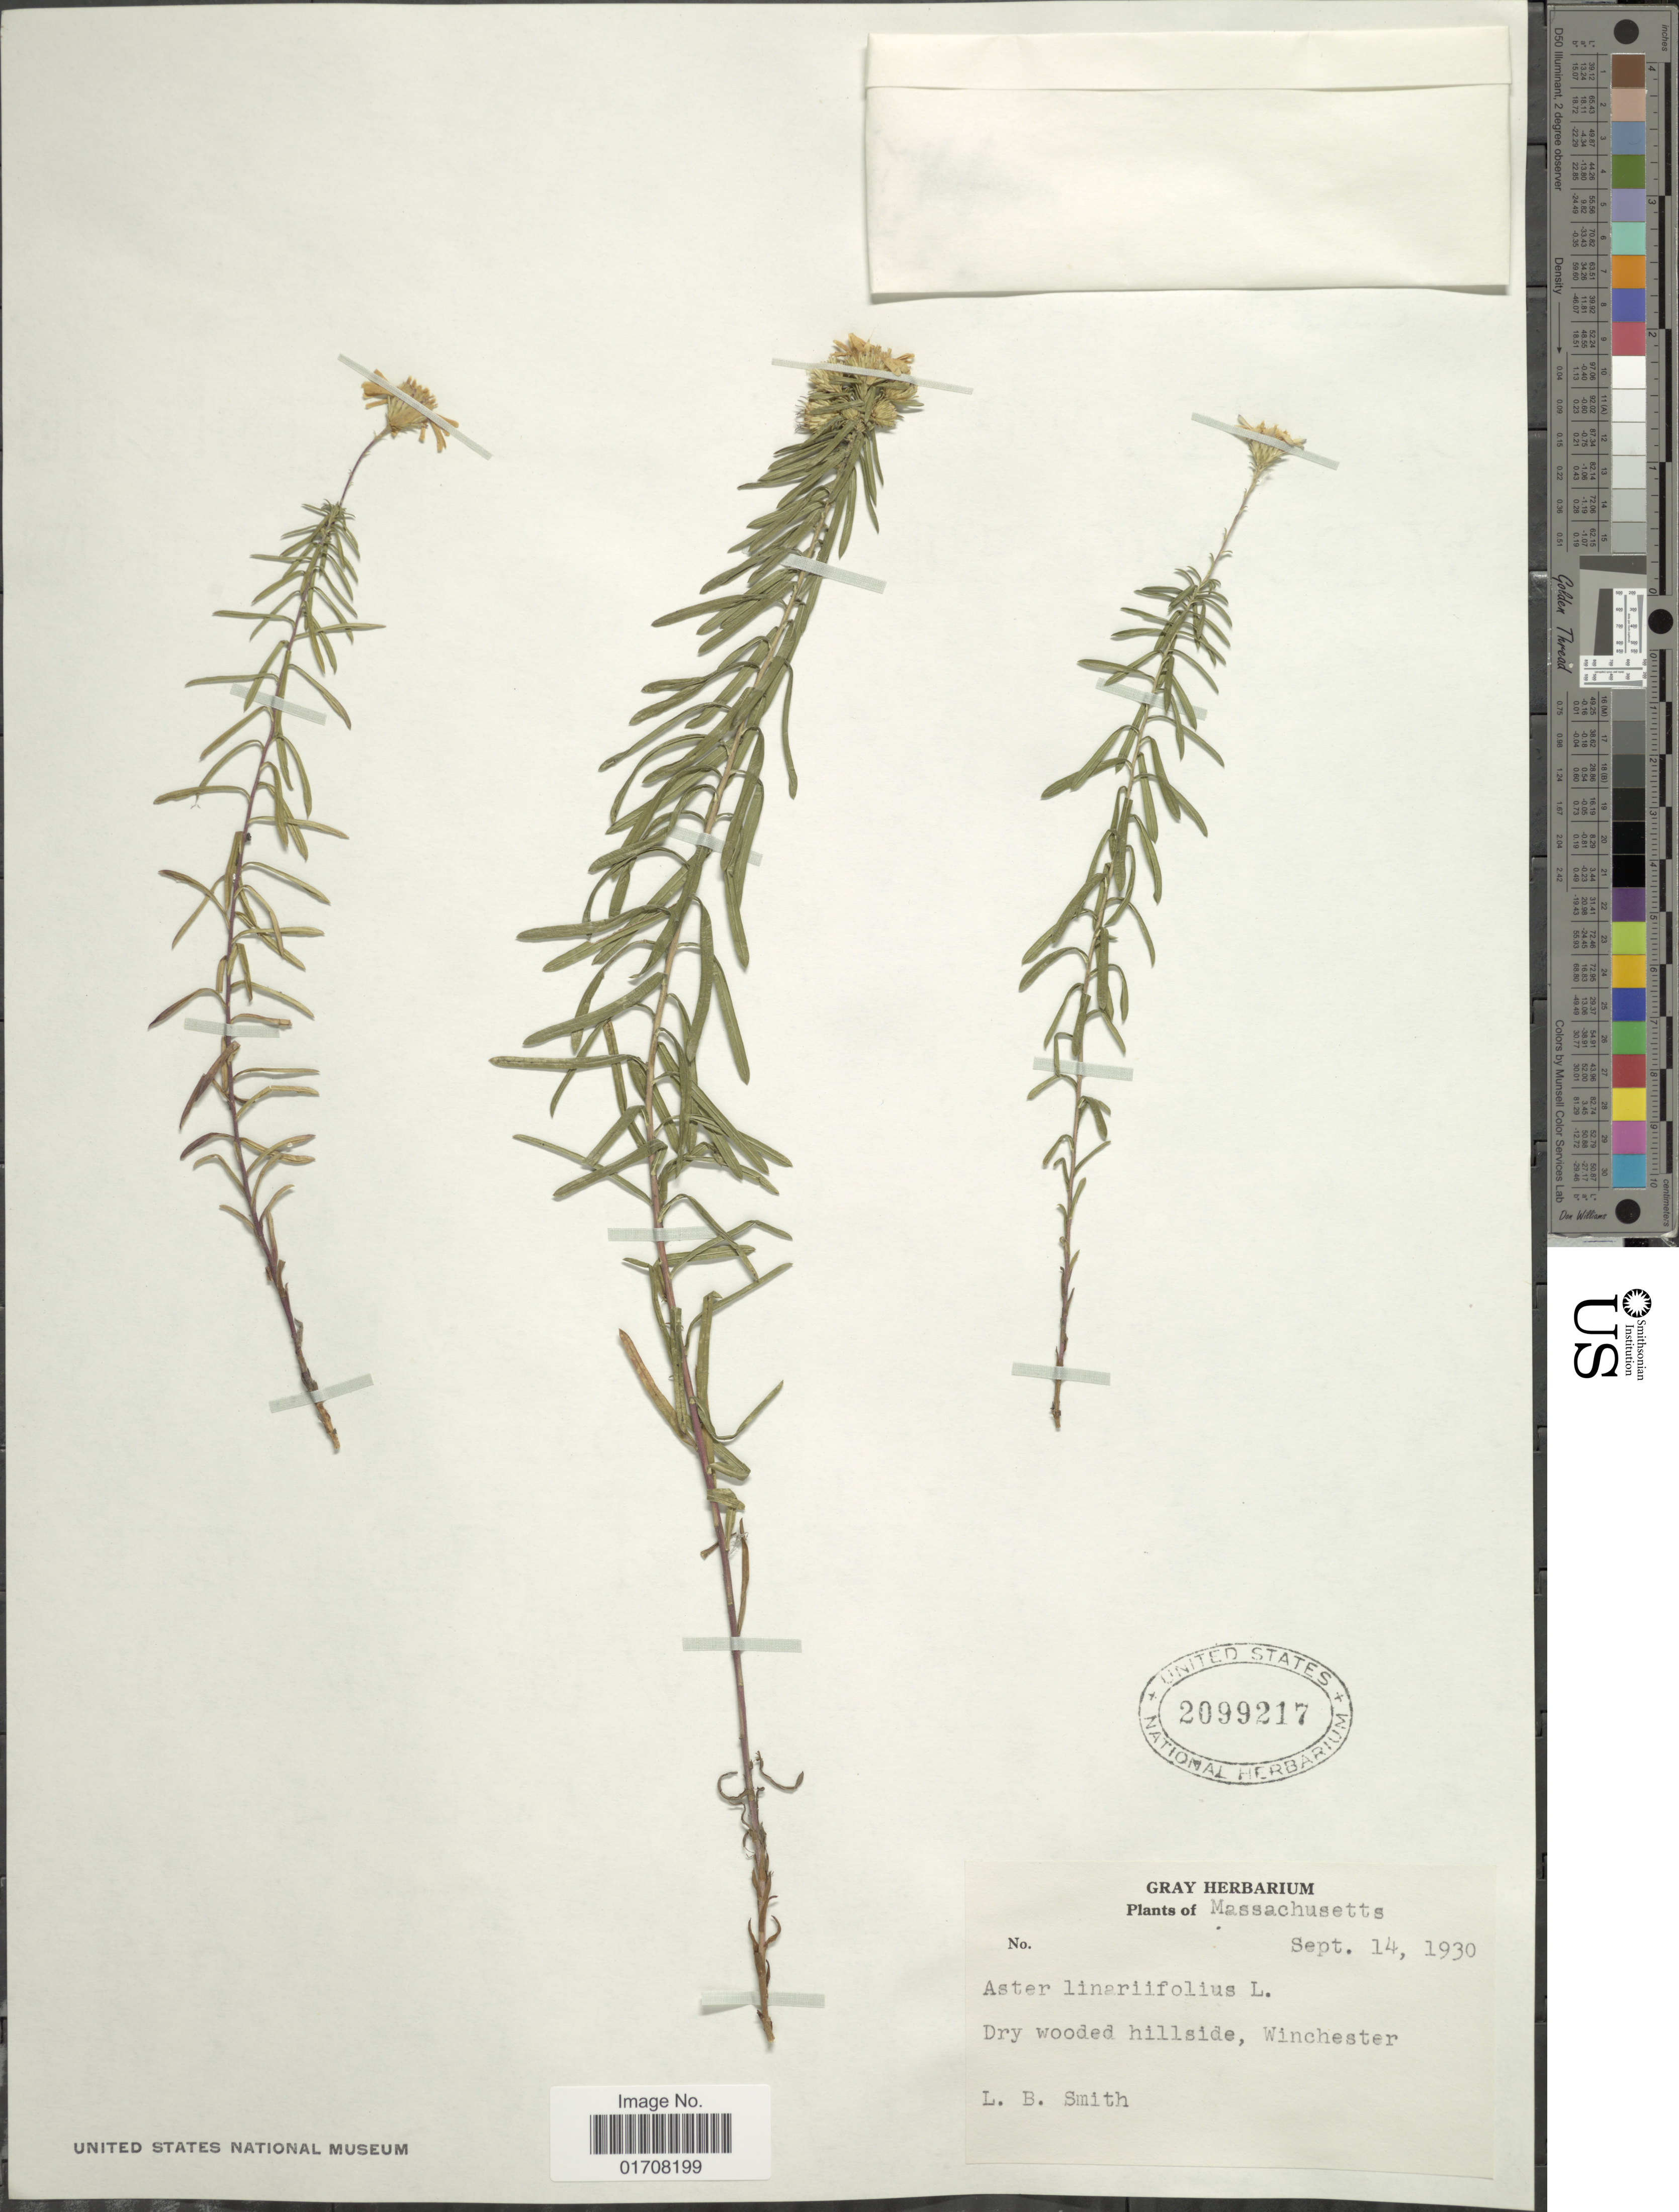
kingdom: Plantae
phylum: Tracheophyta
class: Magnoliopsida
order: Asterales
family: Asteraceae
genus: Ionactis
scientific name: Ionactis linariifolia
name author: (L.) Greene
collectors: L. Smith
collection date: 1930-09-14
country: United States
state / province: Massachusetts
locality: Winchester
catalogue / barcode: US 2099217